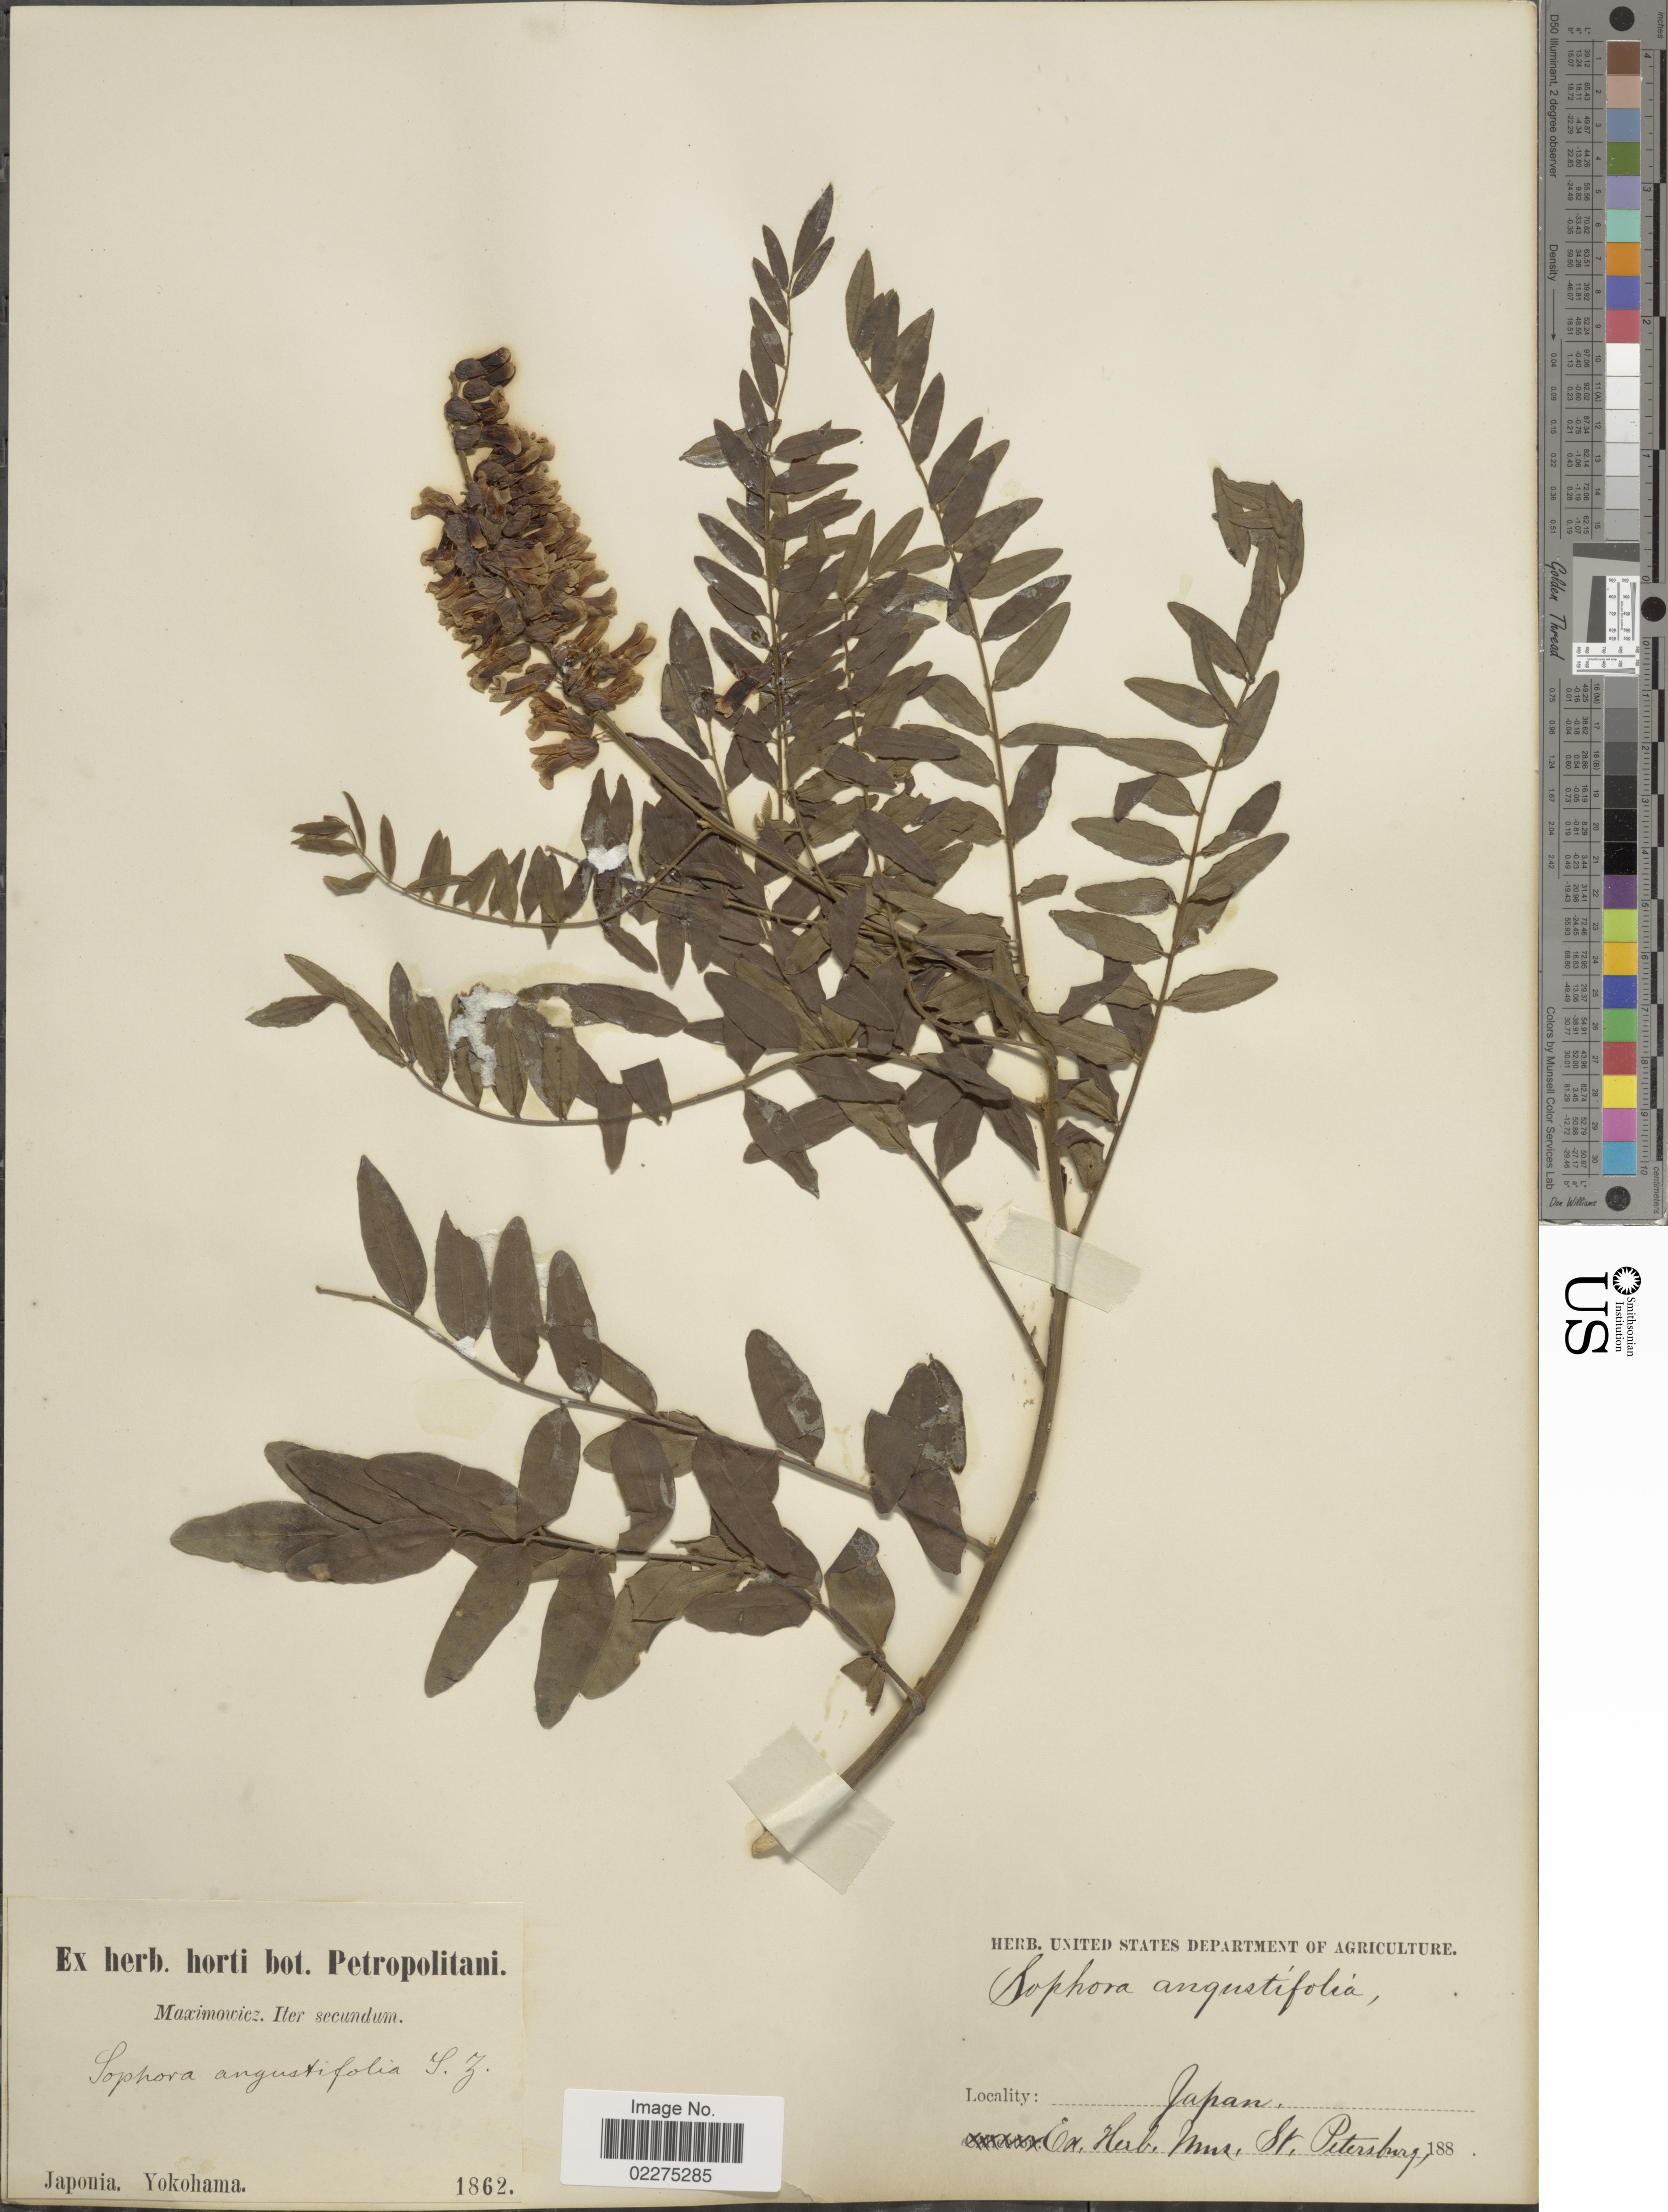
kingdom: Plantae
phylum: Tracheophyta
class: Magnoliopsida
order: Fabales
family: Fabaceae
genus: Sophora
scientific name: Sophora flavescens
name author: Aiton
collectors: Maximowicz, --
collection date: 1862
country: Japan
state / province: Kanagawa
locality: Yokohama